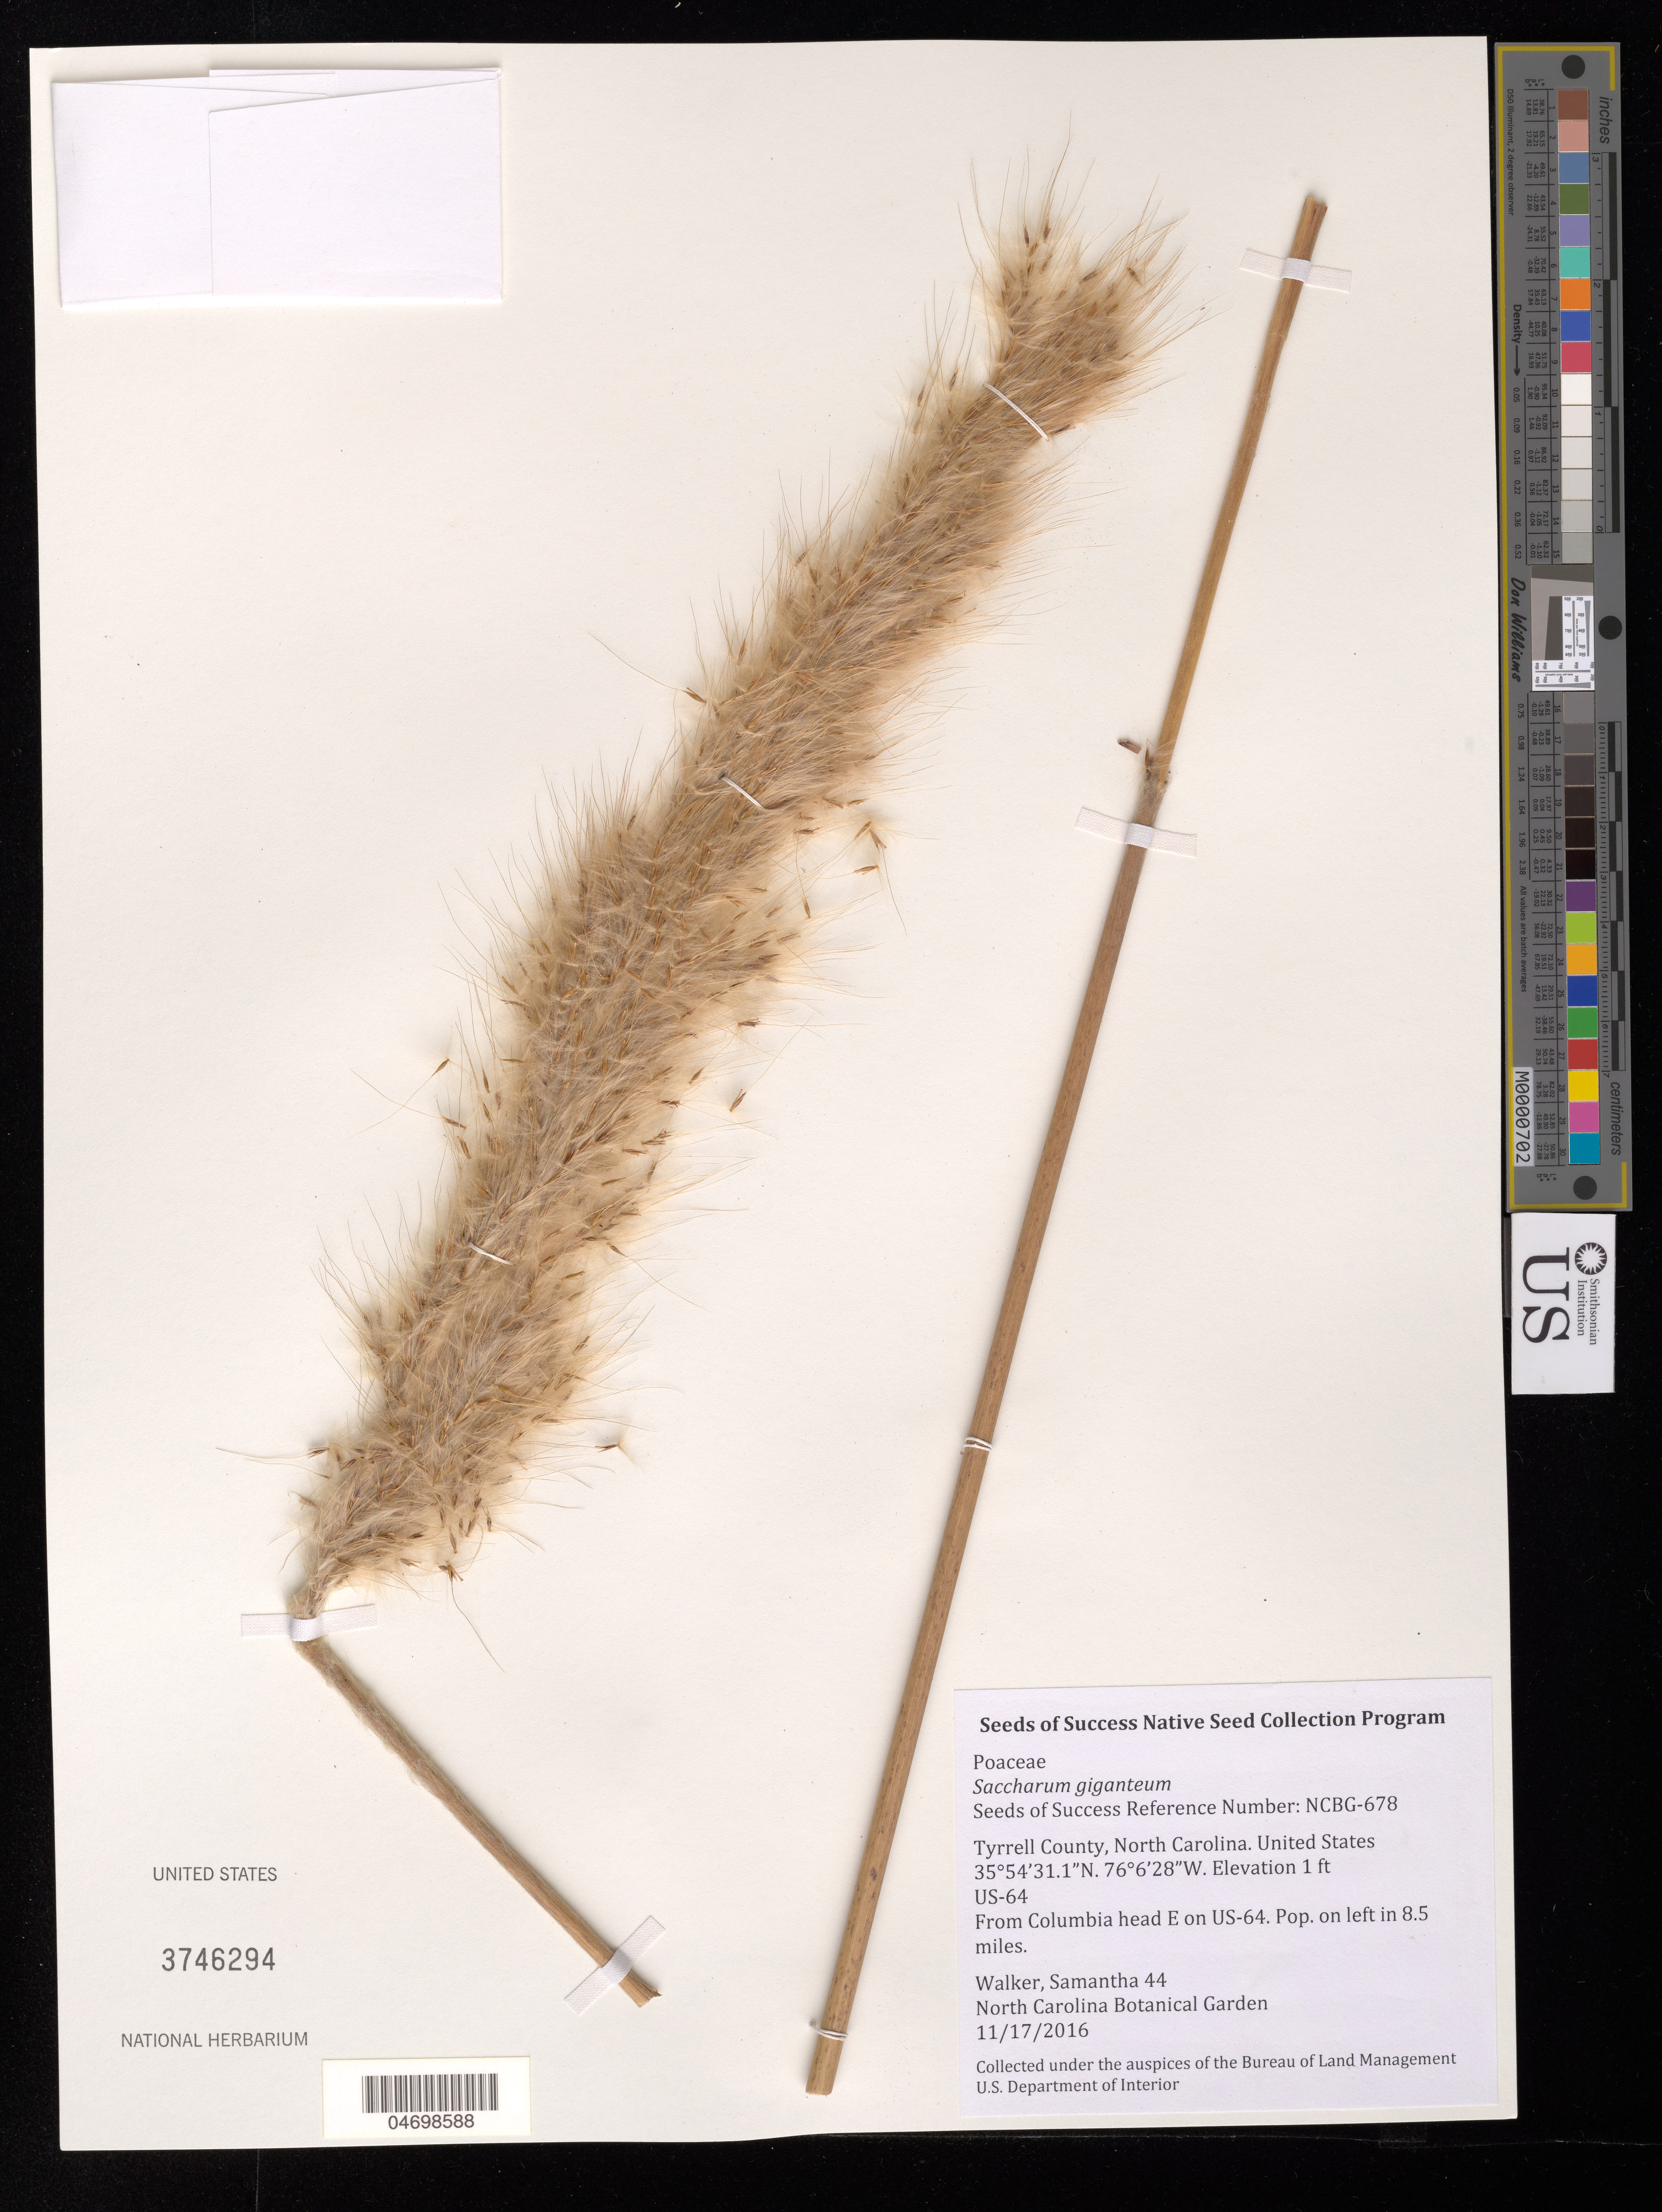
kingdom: Plantae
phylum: Tracheophyta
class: Liliopsida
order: Poales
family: Poaceae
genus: Saccharum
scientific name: Saccharum giganteum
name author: (Walter) Pers.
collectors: S. Walker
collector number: NCBG-678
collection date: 2016-11-17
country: United States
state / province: North Carolina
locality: US-64, near Old Hwy 64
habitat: Roadside Marsh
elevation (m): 0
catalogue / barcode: US 3746294